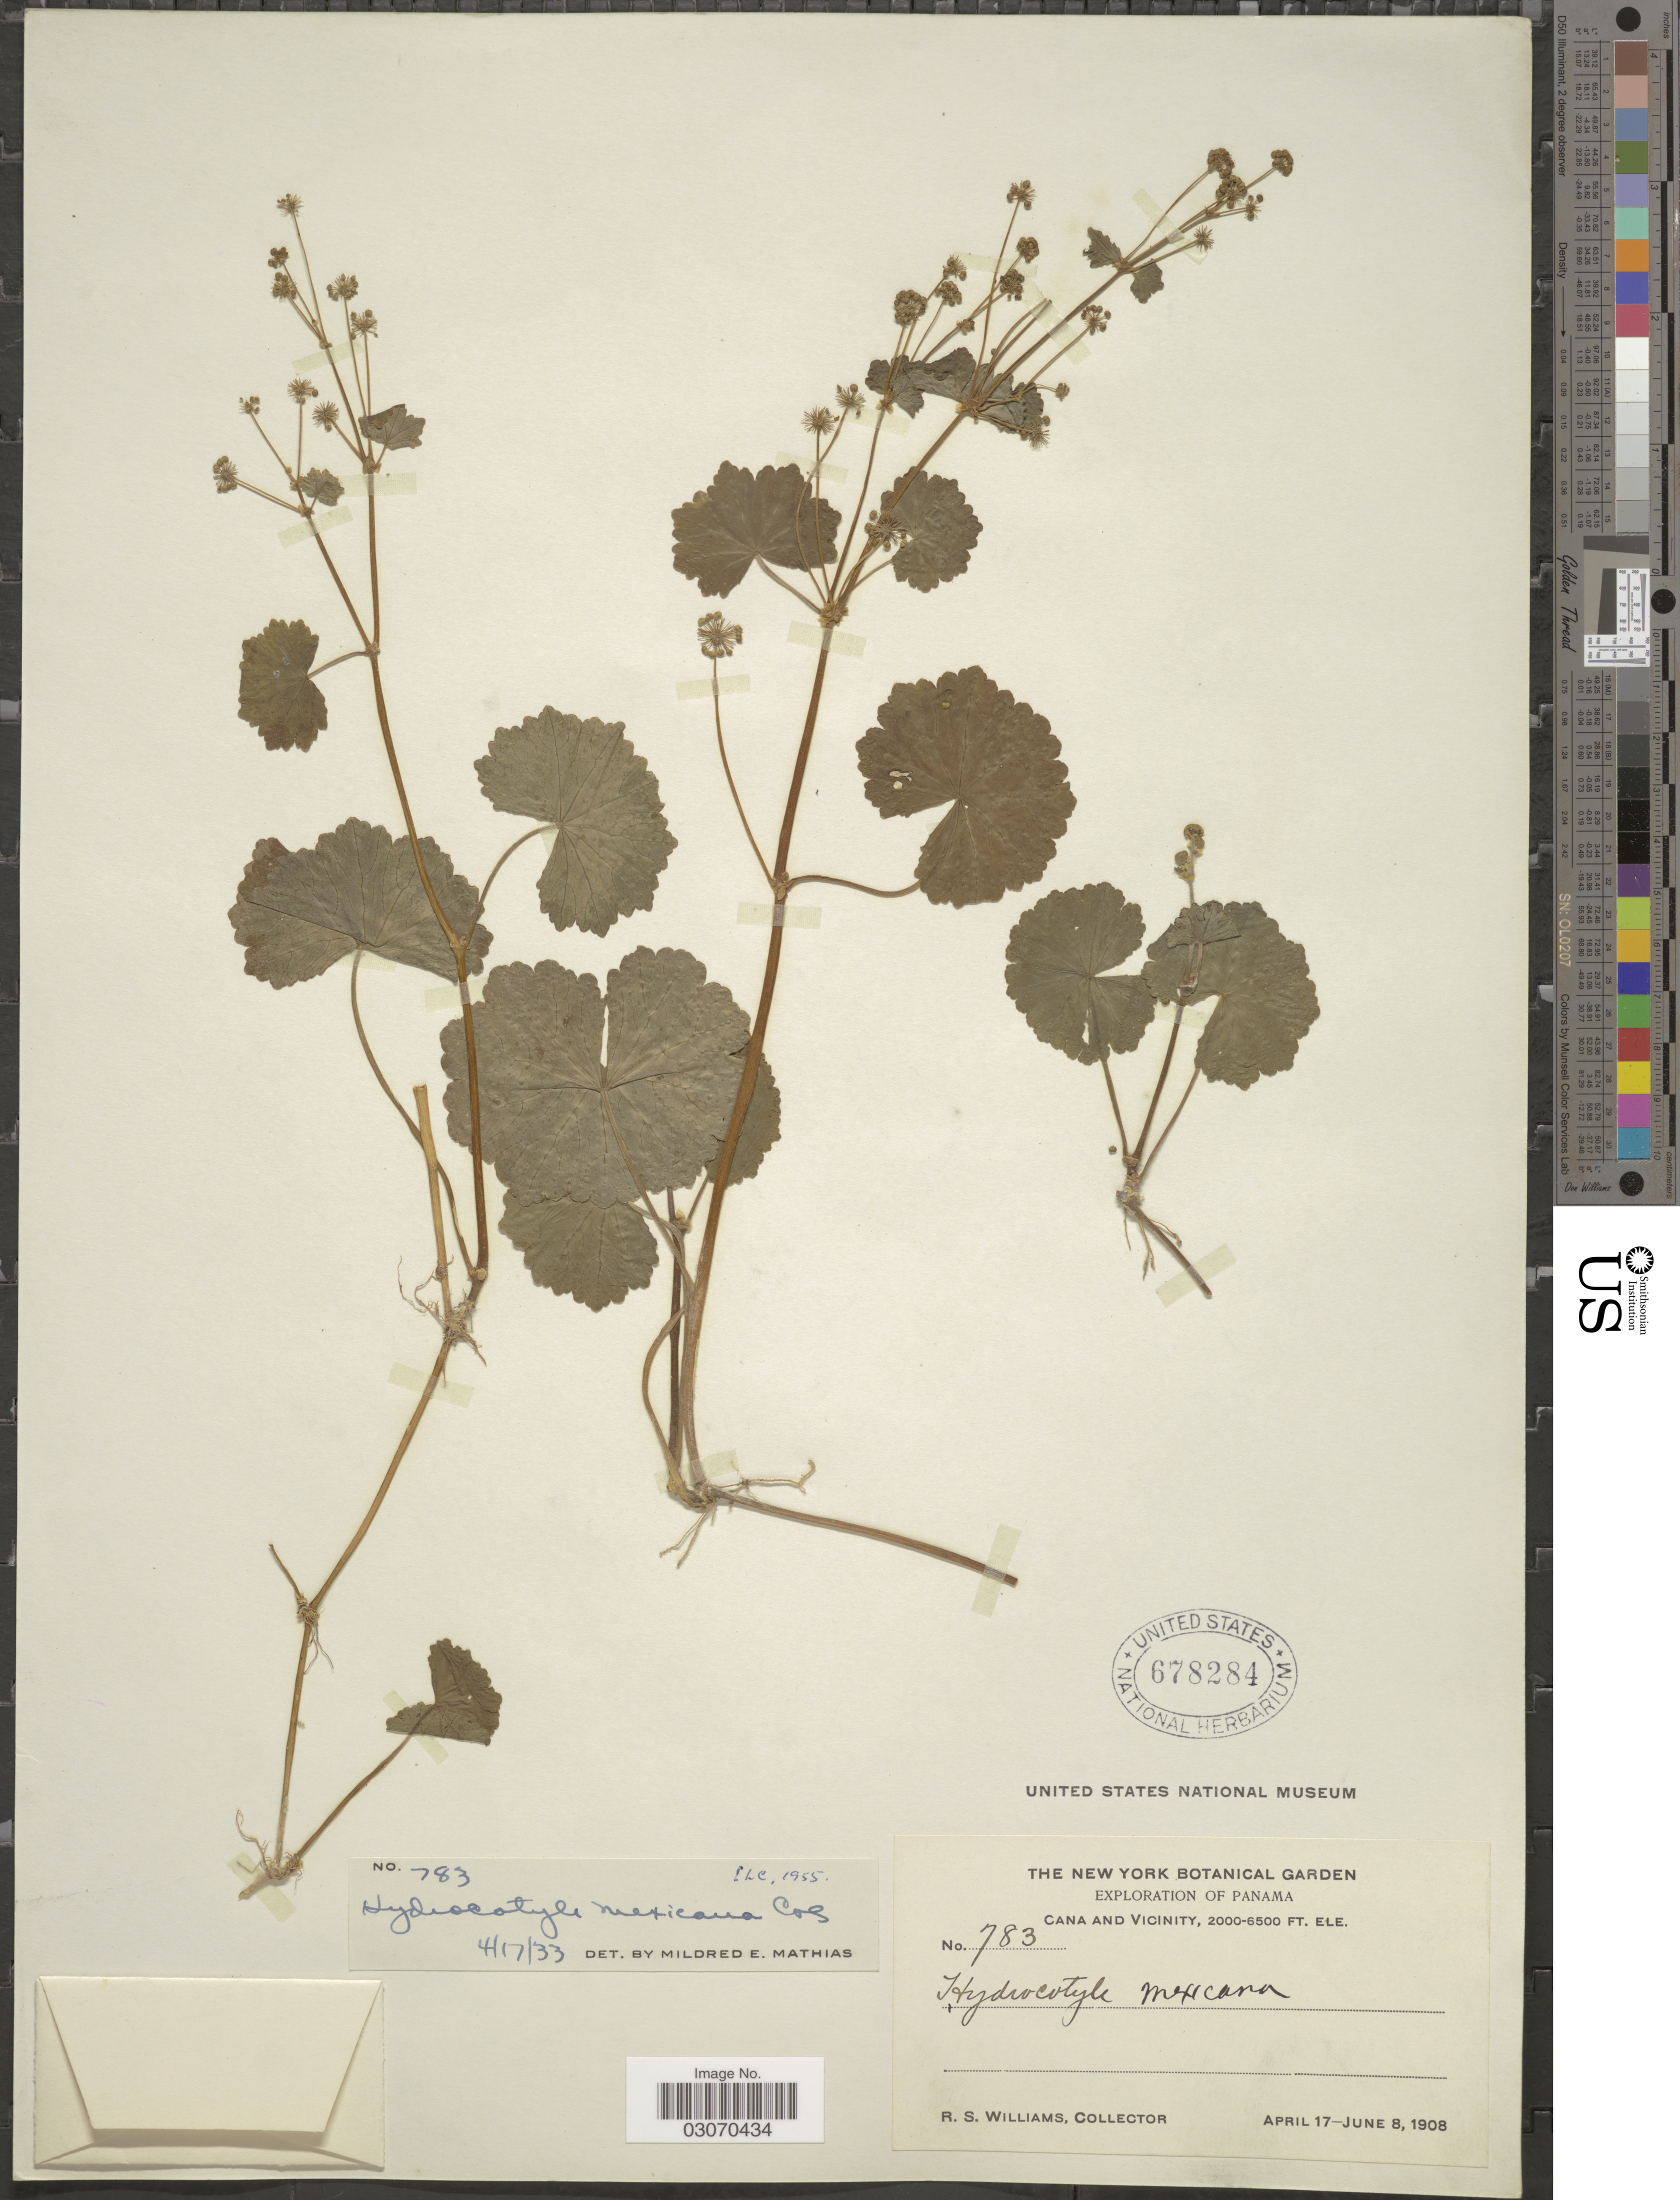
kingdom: Plantae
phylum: Tracheophyta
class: Magnoliopsida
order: Apiales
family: Araliaceae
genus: Hydrocotyle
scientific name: Hydrocotyle mexicana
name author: Schltdl. & Cham.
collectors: R. S. Williams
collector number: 783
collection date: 1908-04-17/1908-06-08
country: Panama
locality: Cana and Vicinity.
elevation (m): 610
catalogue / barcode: US 678284